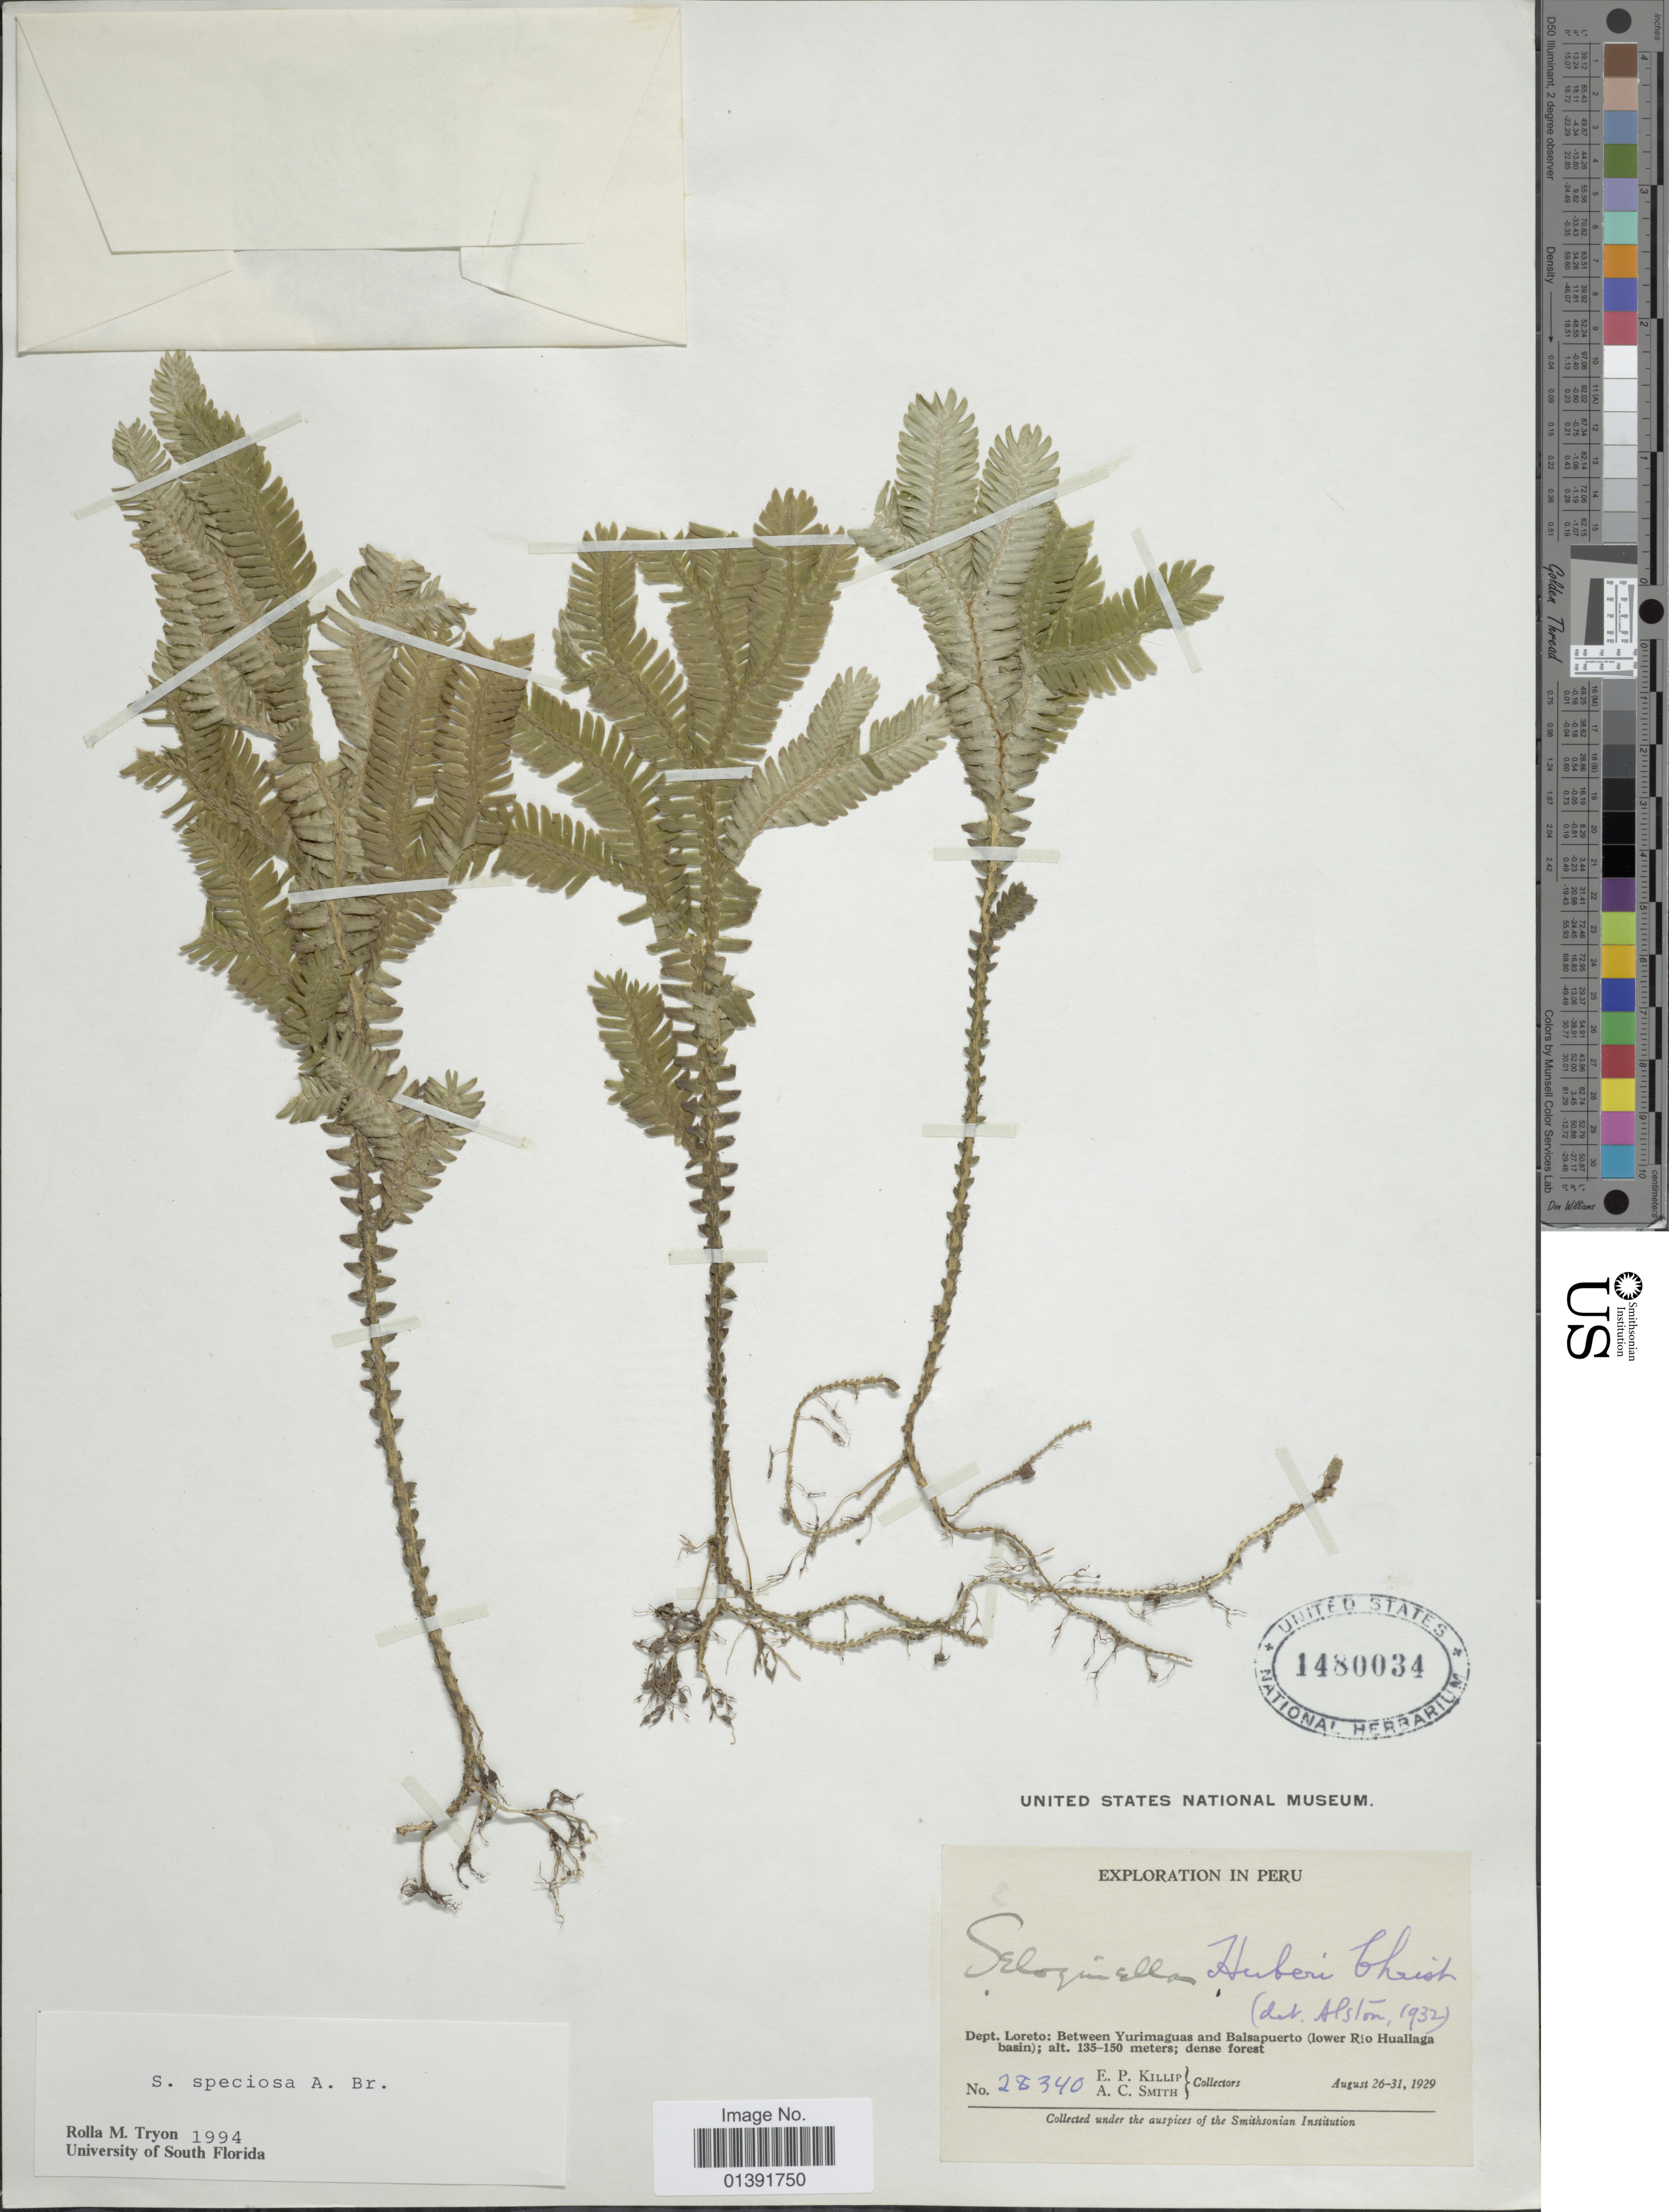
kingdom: Plantae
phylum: Tracheophyta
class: Lycopodiopsida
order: Selaginellales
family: Selaginellaceae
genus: Selaginella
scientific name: Selaginella speciosa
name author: A. Braun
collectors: E. P. Killip & A. C. Smith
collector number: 28340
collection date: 1929-08-26/1929-08-31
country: Peru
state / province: Loreto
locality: Between Yurimaguas and Baisapuerto (lower Rio Huallaga basin)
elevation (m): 135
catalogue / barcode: US 1480034